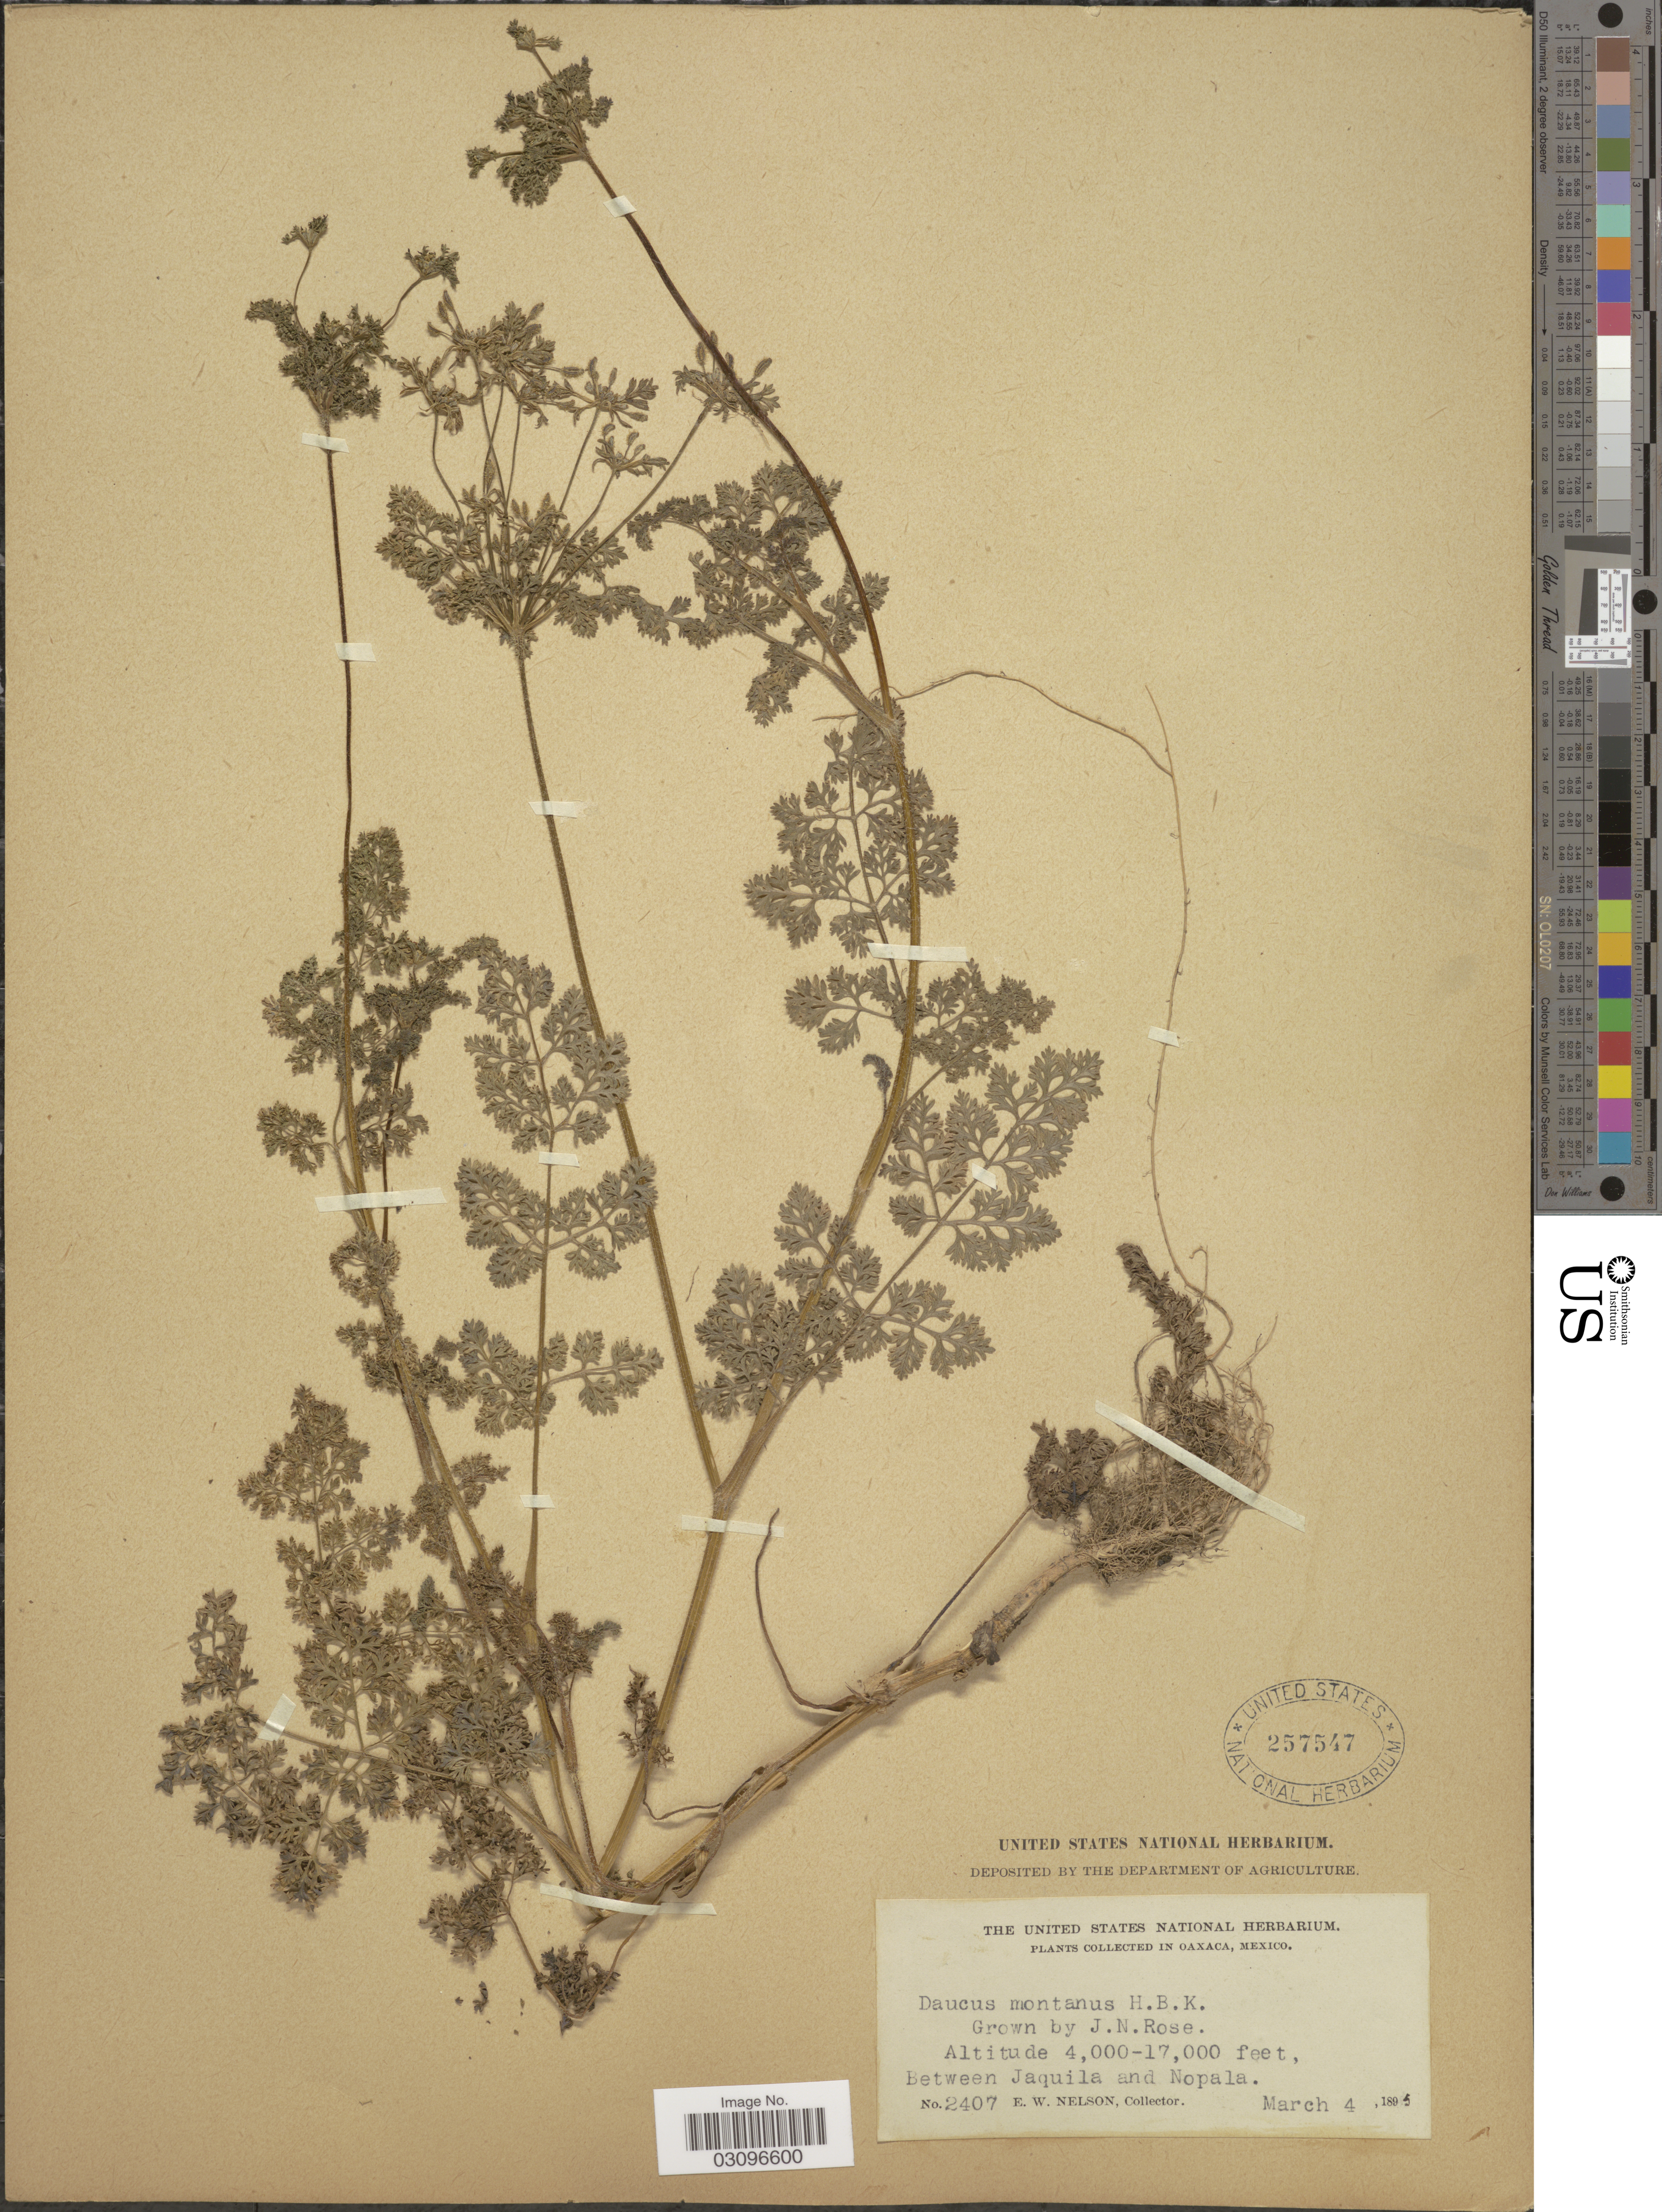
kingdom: Plantae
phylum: Tracheophyta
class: Magnoliopsida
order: Apiales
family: Apiaceae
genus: Daucus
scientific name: Daucus montanus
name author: Humb. & Bonpl. ex Spreng.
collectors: E. W. Nelson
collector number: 2407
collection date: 1895-03-04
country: Mexico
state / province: Oaxaca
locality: Between Jaquila and Nopala.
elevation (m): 1219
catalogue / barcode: US 257547